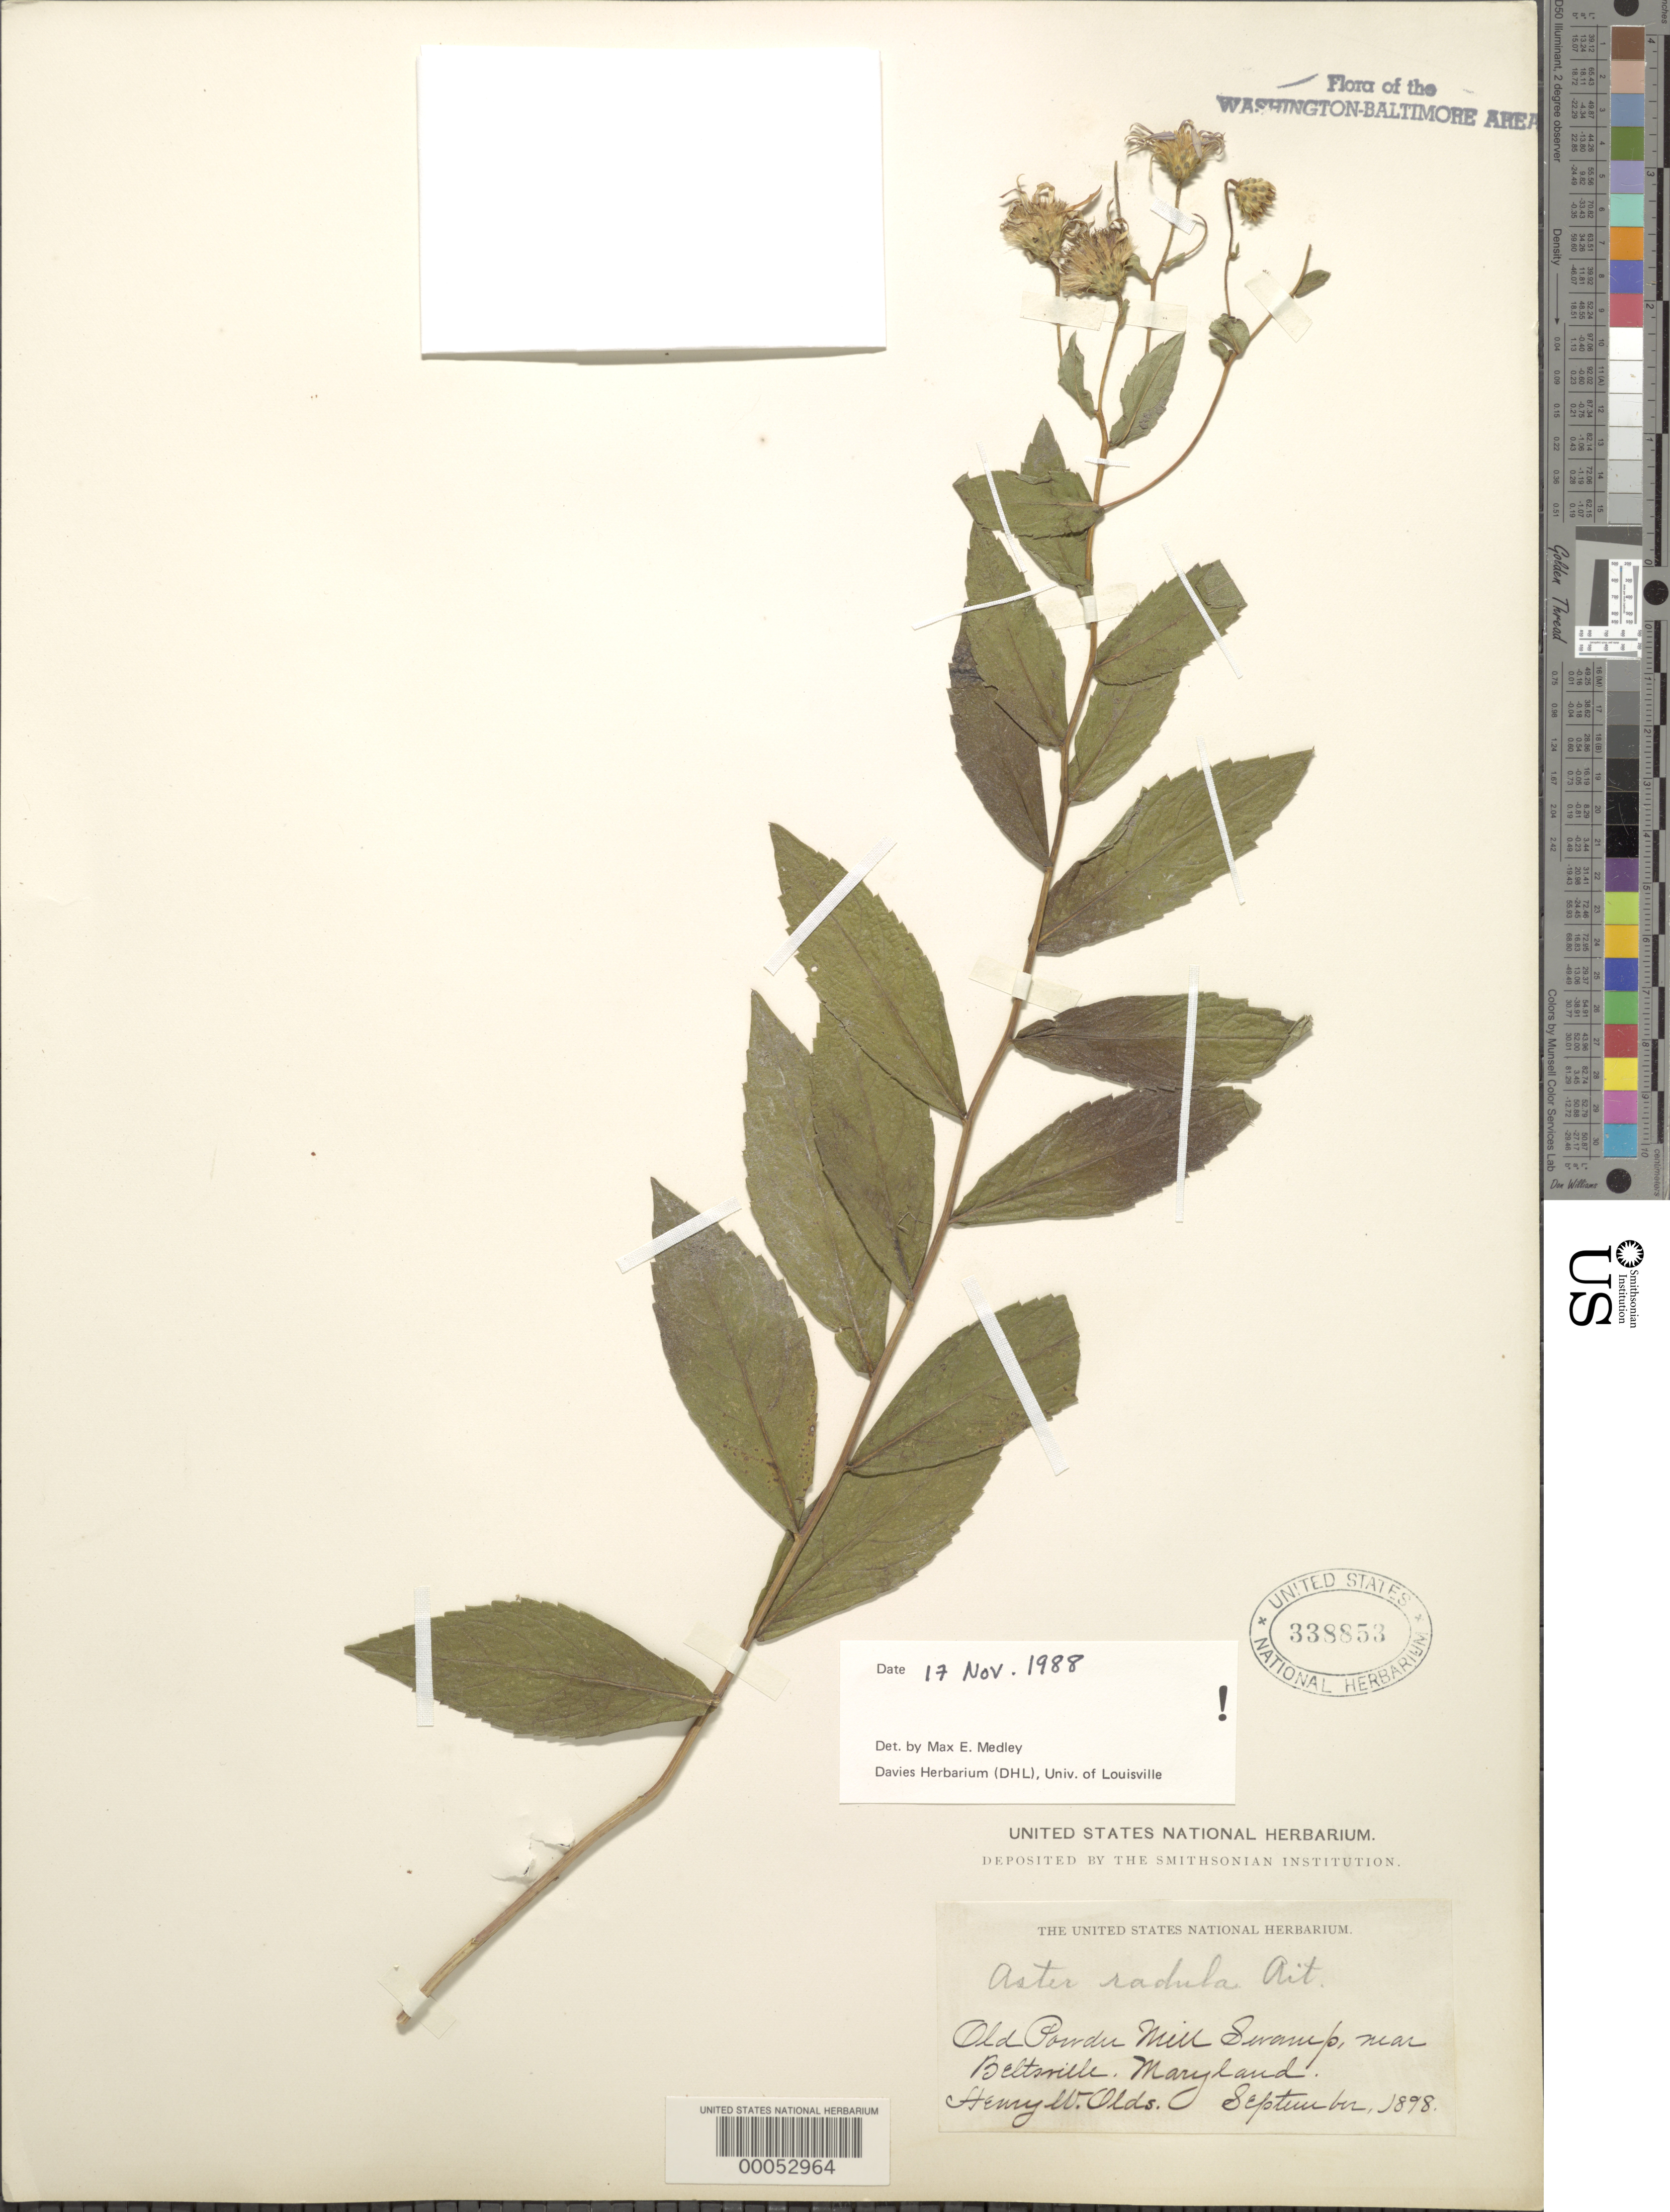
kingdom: Plantae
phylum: Tracheophyta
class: Magnoliopsida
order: Asterales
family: Asteraceae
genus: Eurybia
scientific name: Eurybia radula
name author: (Aiton) G.L. Nesom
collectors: H. W. Olds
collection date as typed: Sep 1898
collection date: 1898-09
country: United States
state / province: Maryland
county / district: Prince George's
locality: Powdermill Swamp near Beltsville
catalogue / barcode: US 338853